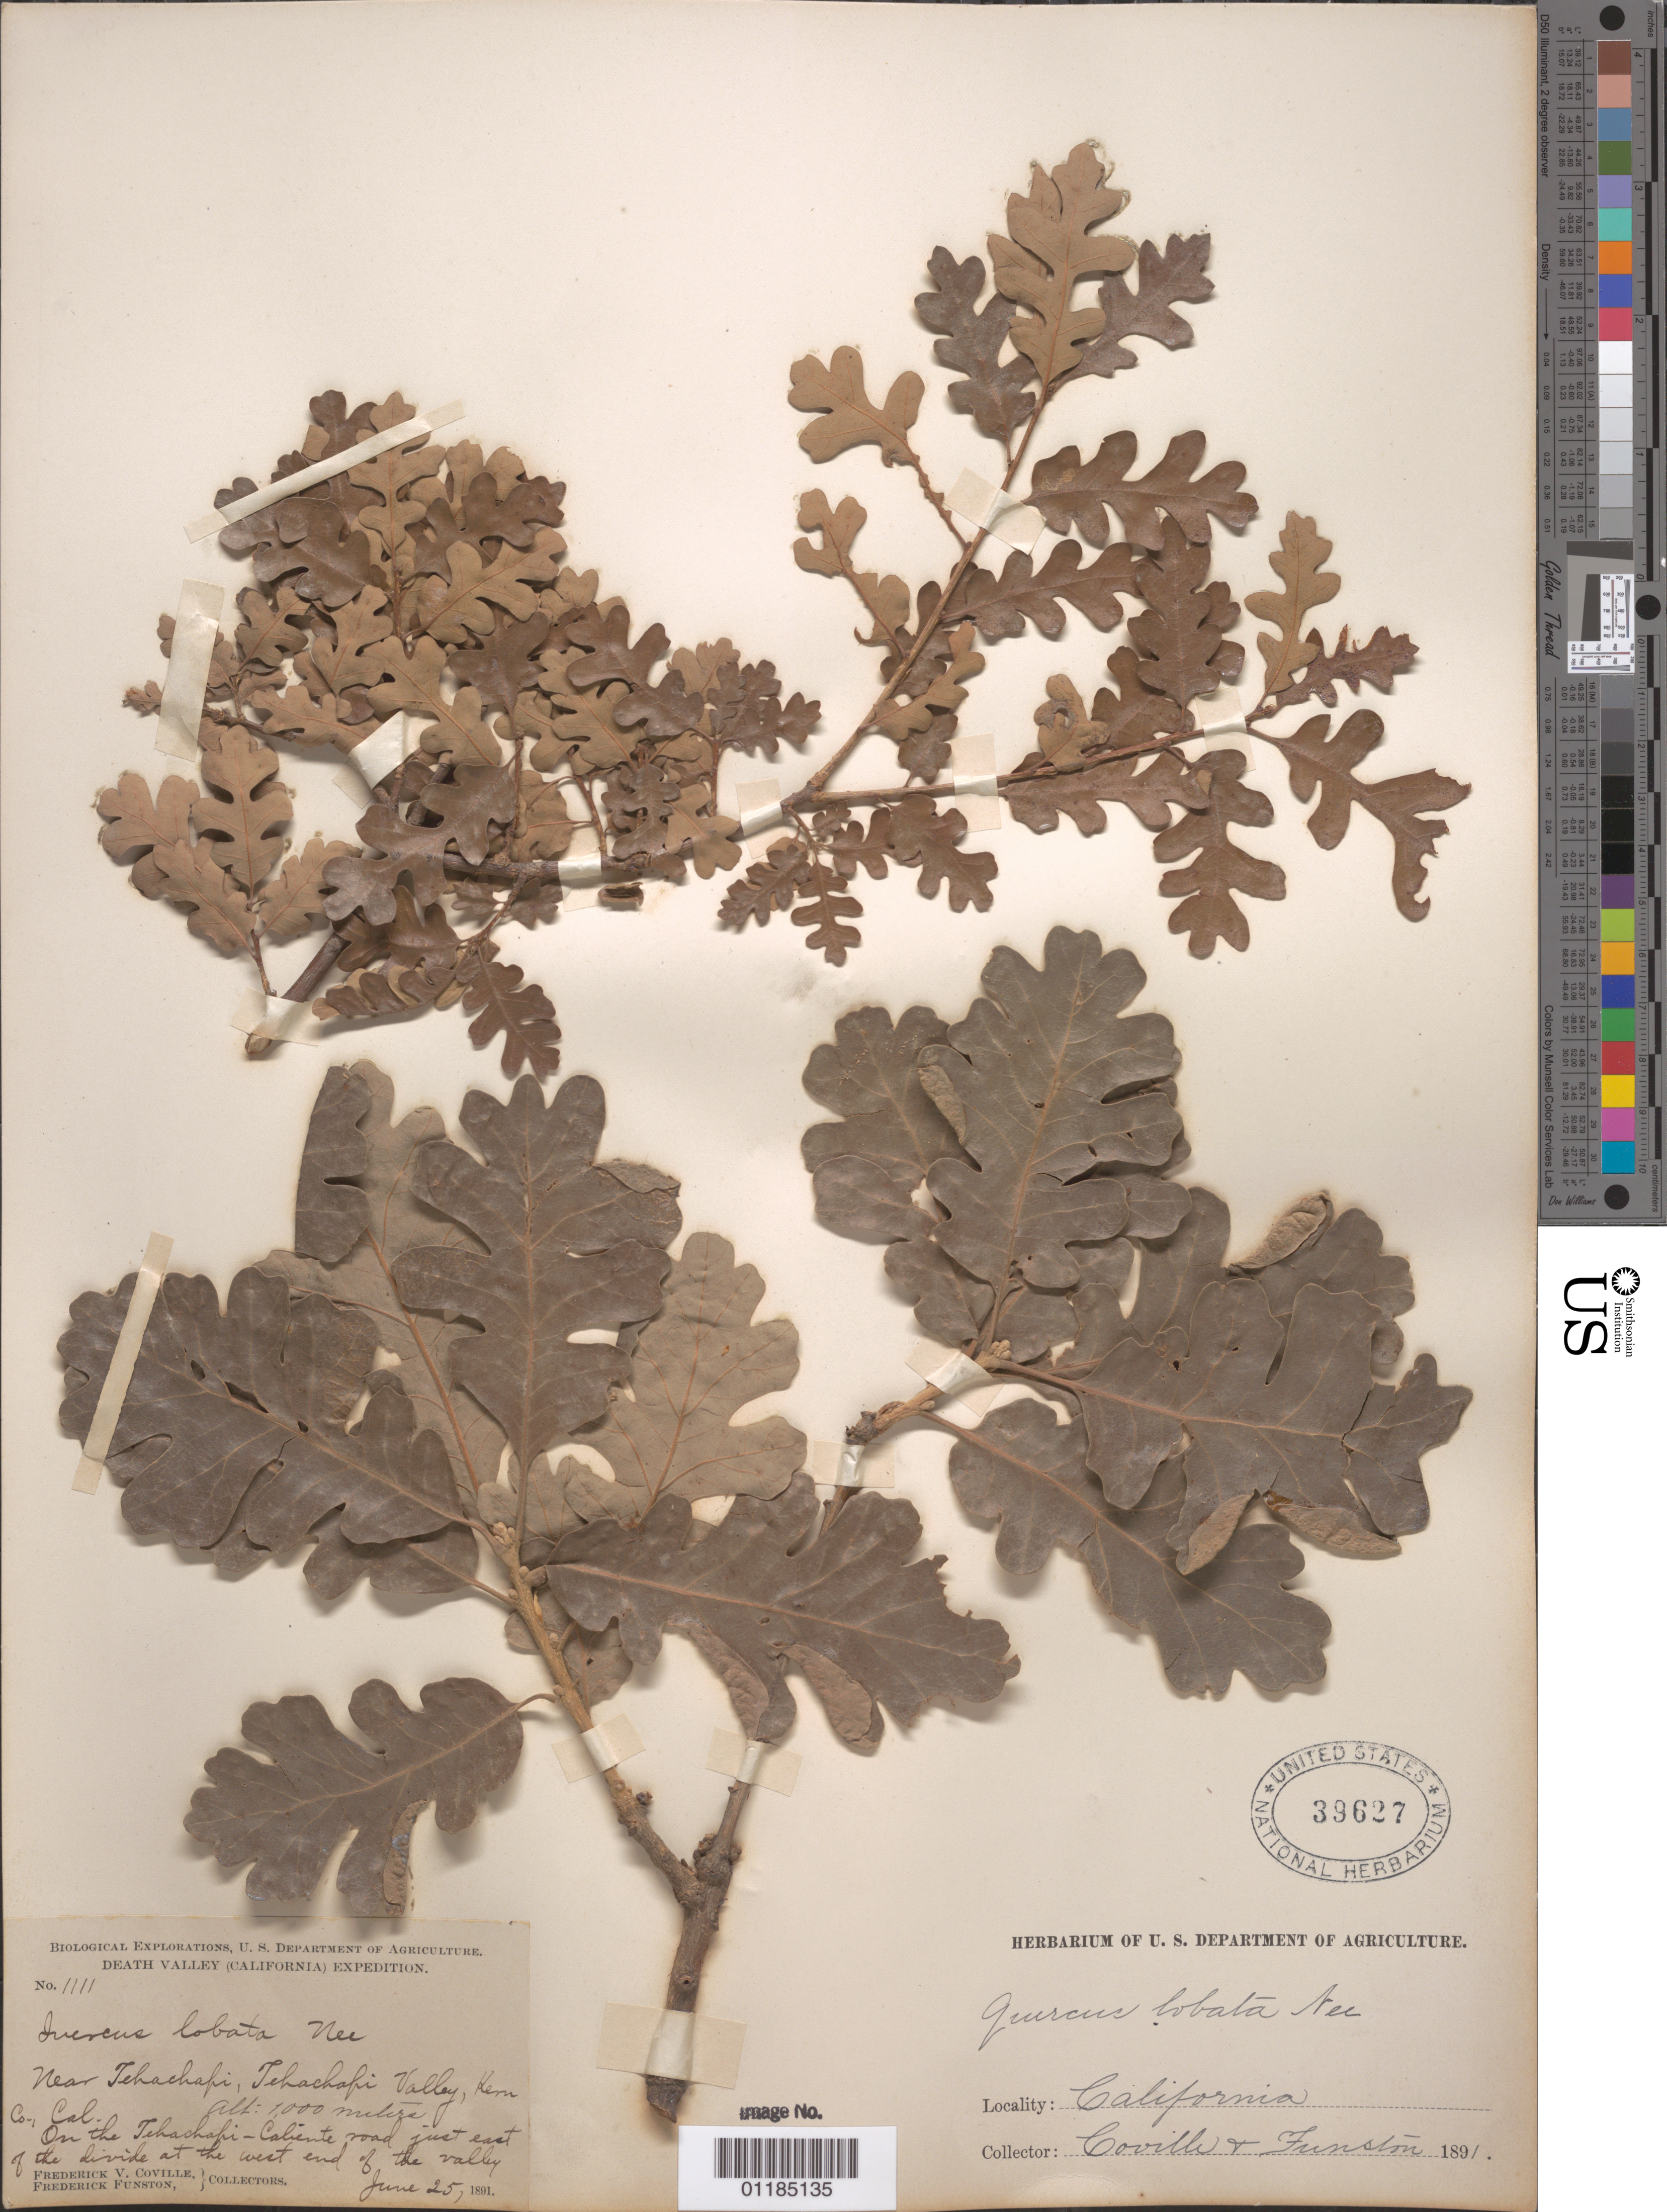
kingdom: Plantae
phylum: Tracheophyta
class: Magnoliopsida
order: Fagales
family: Fagaceae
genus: Quercus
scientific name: Quercus lobata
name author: Née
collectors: F. V. Coville & F. Funston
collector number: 1111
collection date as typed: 25 Jun 1891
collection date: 1891-06-25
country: United States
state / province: California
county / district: Kern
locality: Near Tehachapi,Tehachapi Valley. On the Tehachapi-Caliente road just east of the divide at the west end of the valley.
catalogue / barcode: US 39627